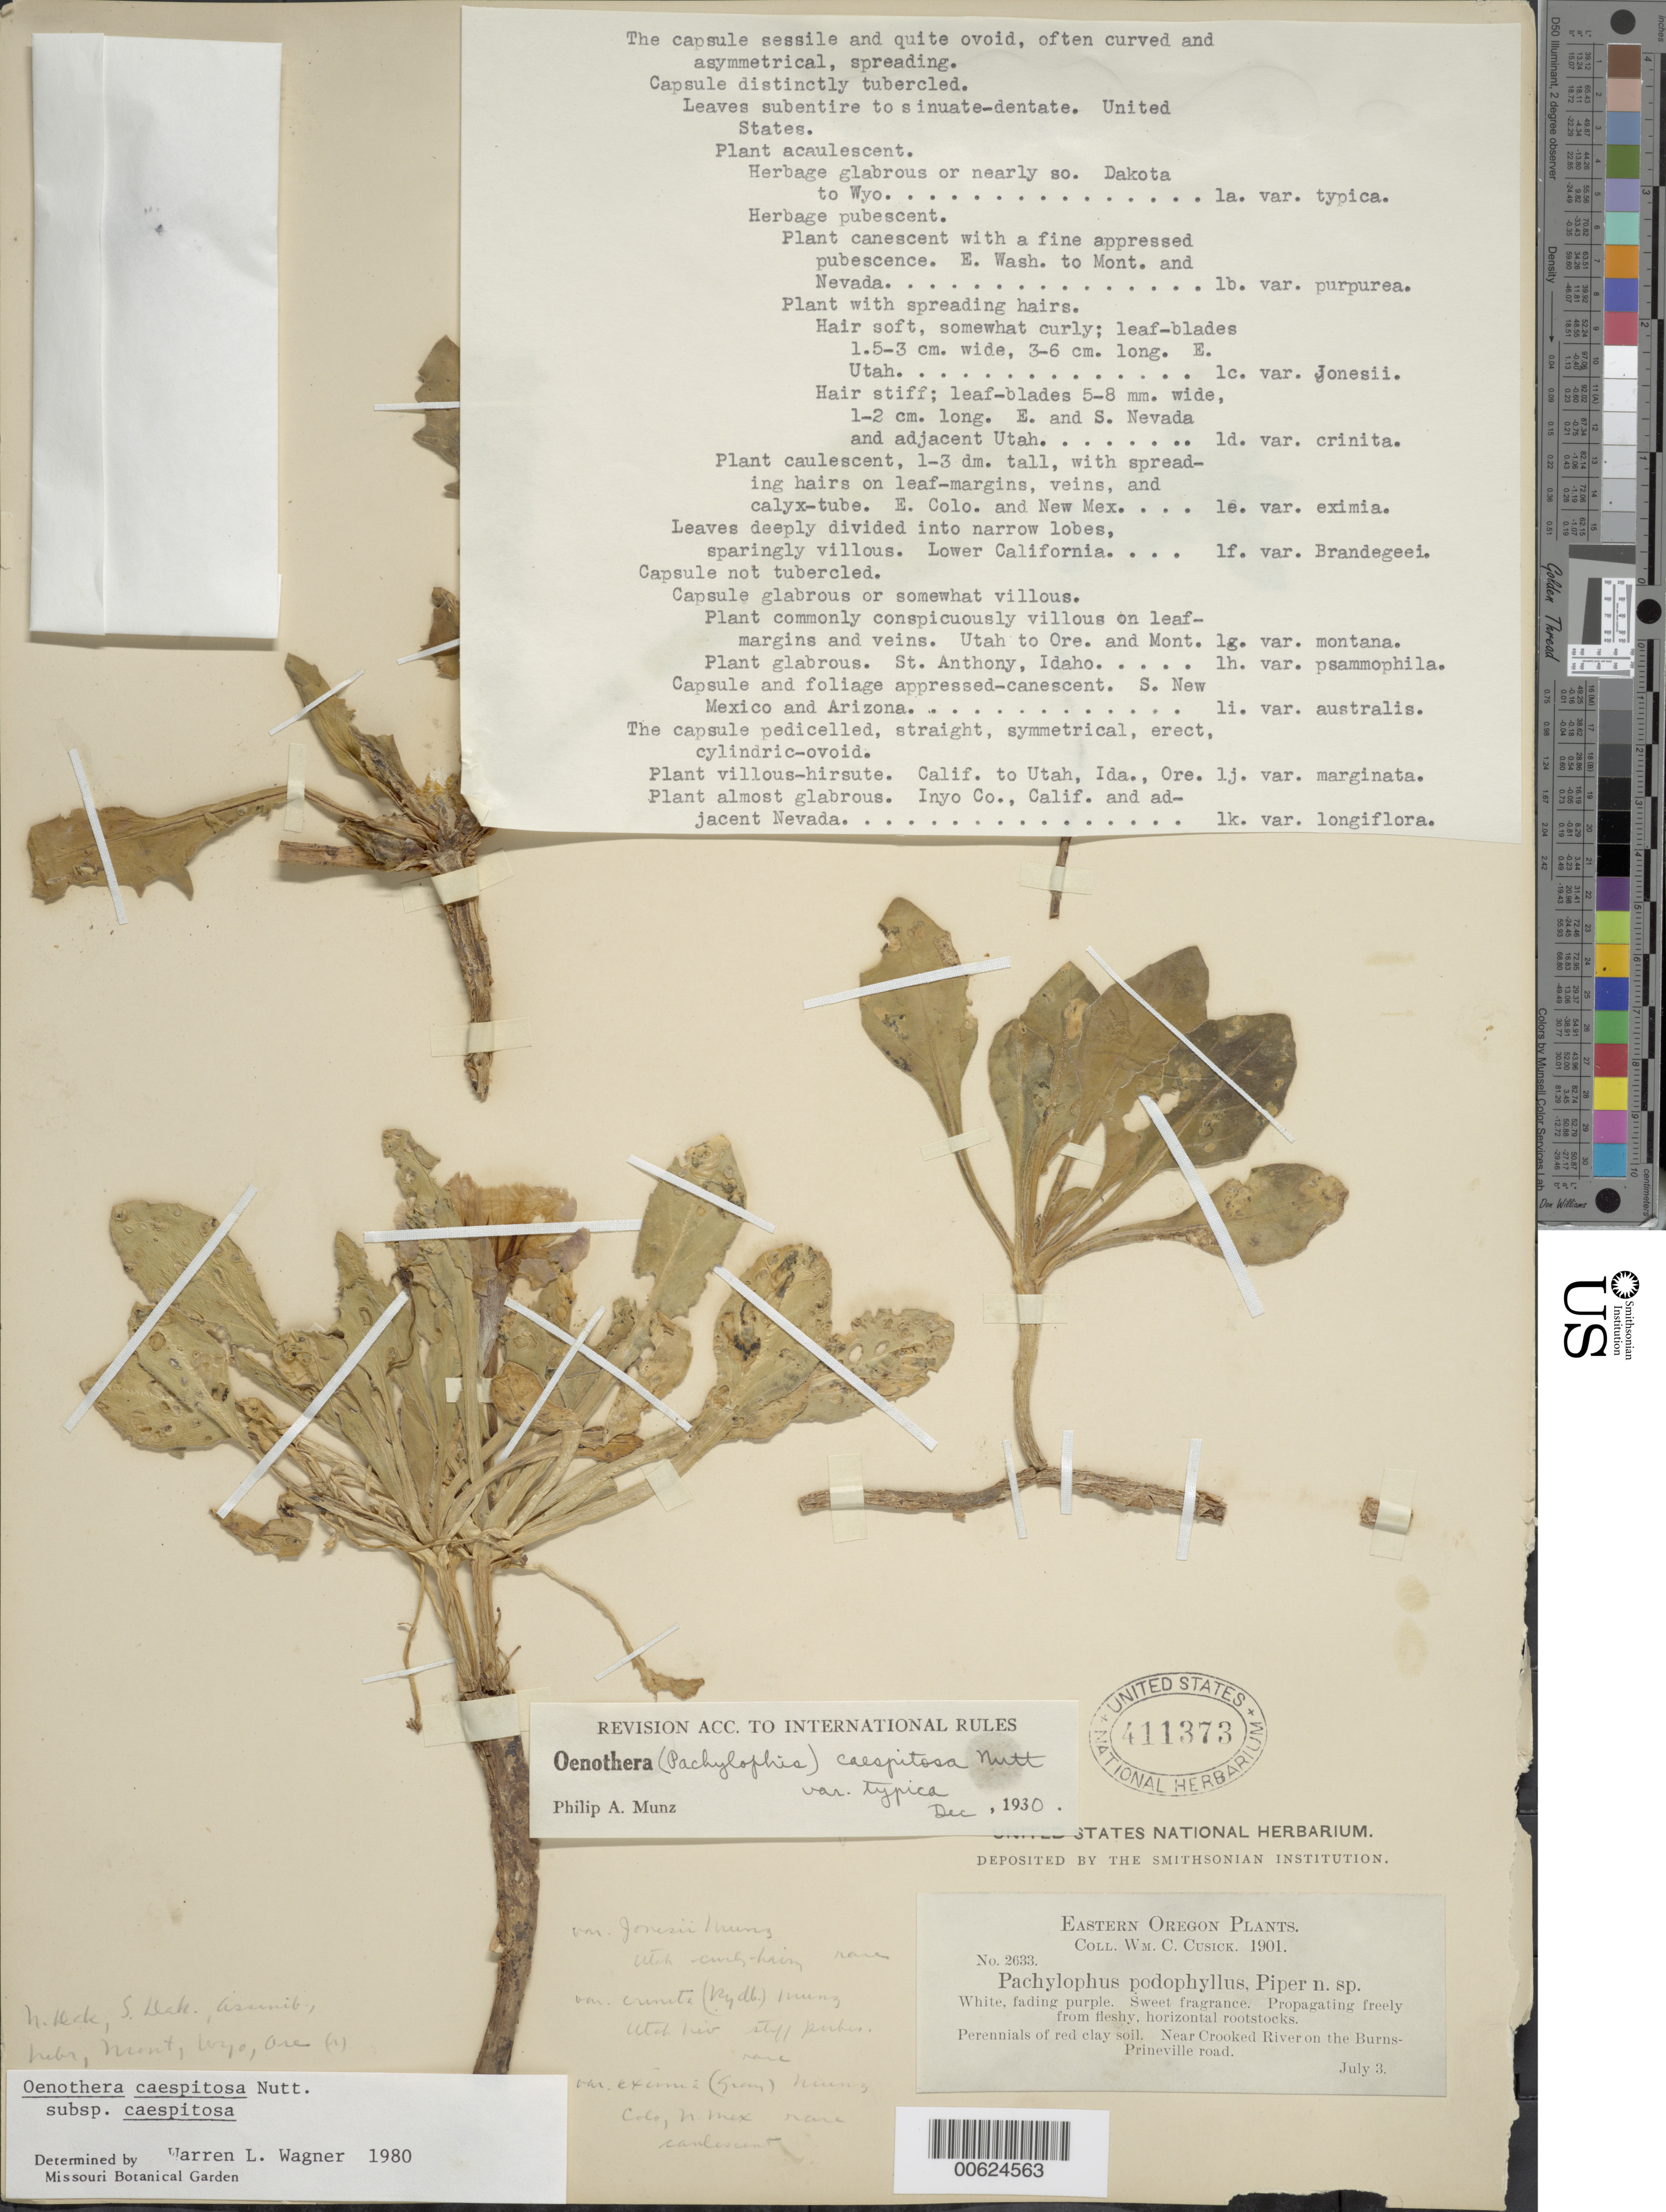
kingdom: Plantae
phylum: Tracheophyta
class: Magnoliopsida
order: Myrtales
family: Onagraceae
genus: Oenothera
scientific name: Oenothera cespitosa subsp. cespitosa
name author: Nutt.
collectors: W. C. Cusick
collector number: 2633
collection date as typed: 03 Jul 1901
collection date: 1901-07-03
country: United States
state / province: Oregon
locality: Near Crooked River on the Burns-Pineville Road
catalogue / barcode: US 411373